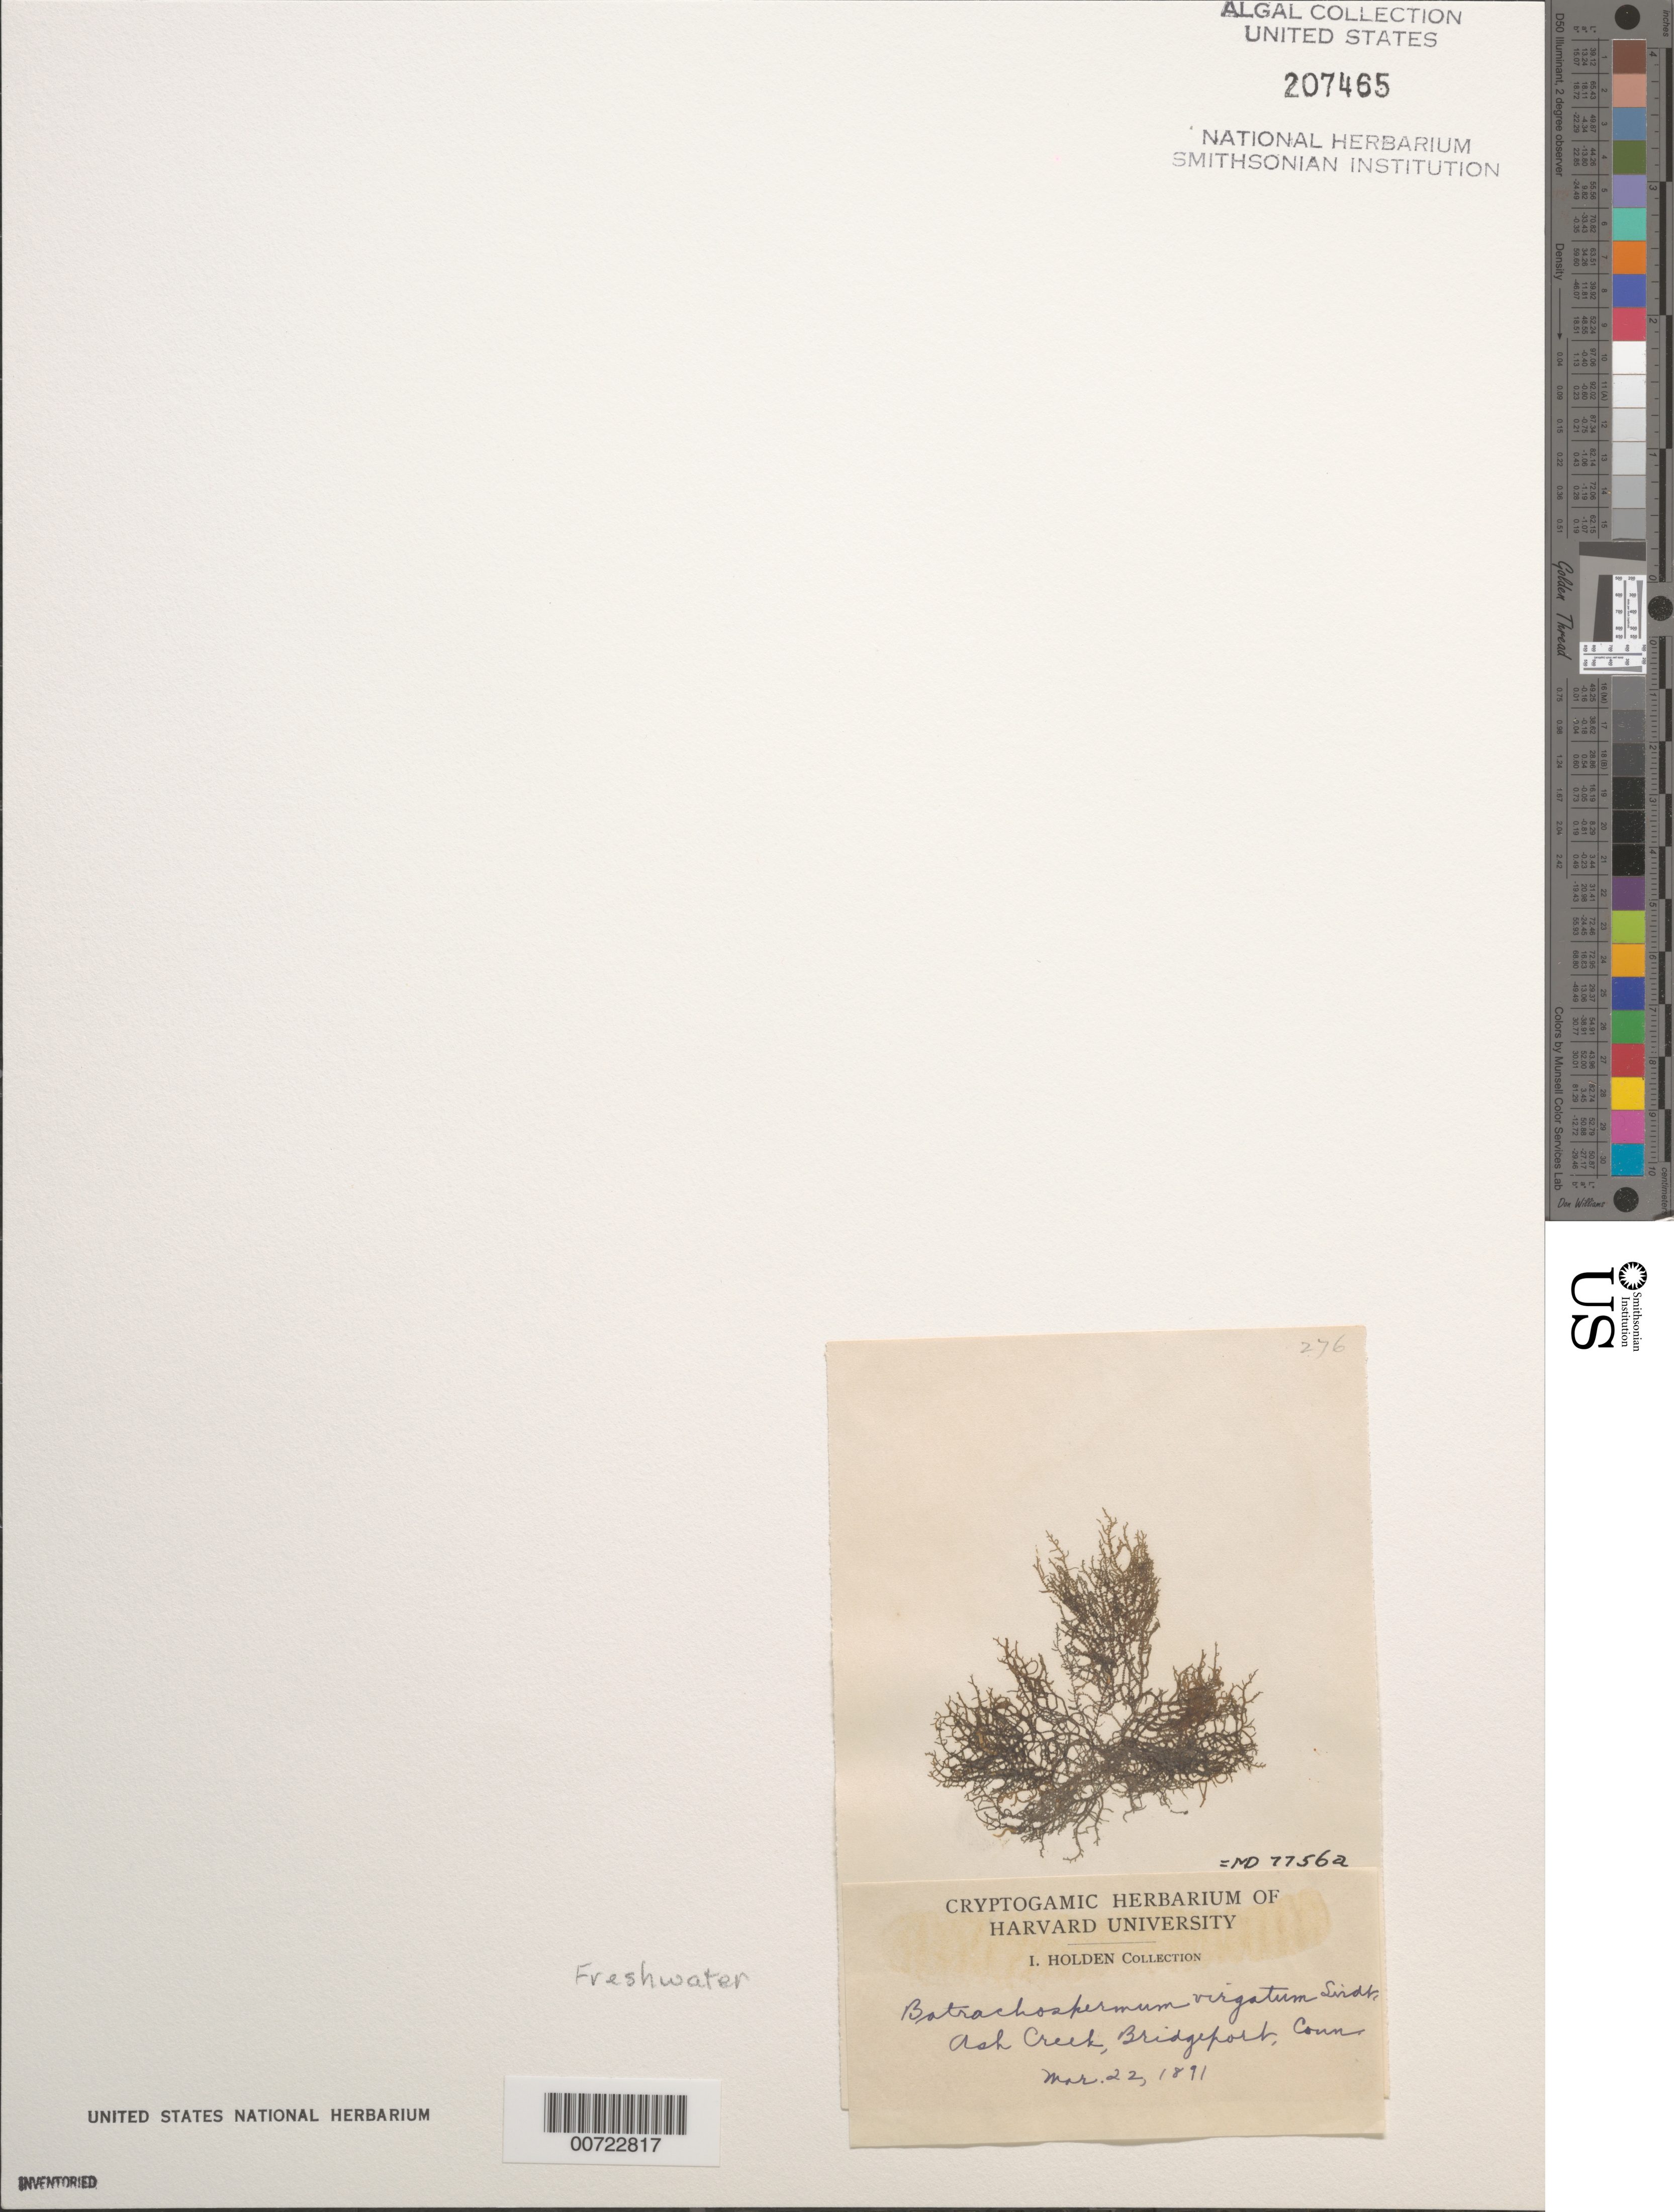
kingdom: Plantae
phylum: Rhodophyta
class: Florideophyceae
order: Batrachospermales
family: Batrachospermaceae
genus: Batrachospermum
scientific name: Batrachospermum virgatum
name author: (Kütz.) Sirodot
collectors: I. Holden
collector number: MSD 7756A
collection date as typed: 22 Mar 1891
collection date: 1891-03-22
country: United States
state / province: Connecticut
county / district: Fairfield County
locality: Ash Creek, Bridgeport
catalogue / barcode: US 207465